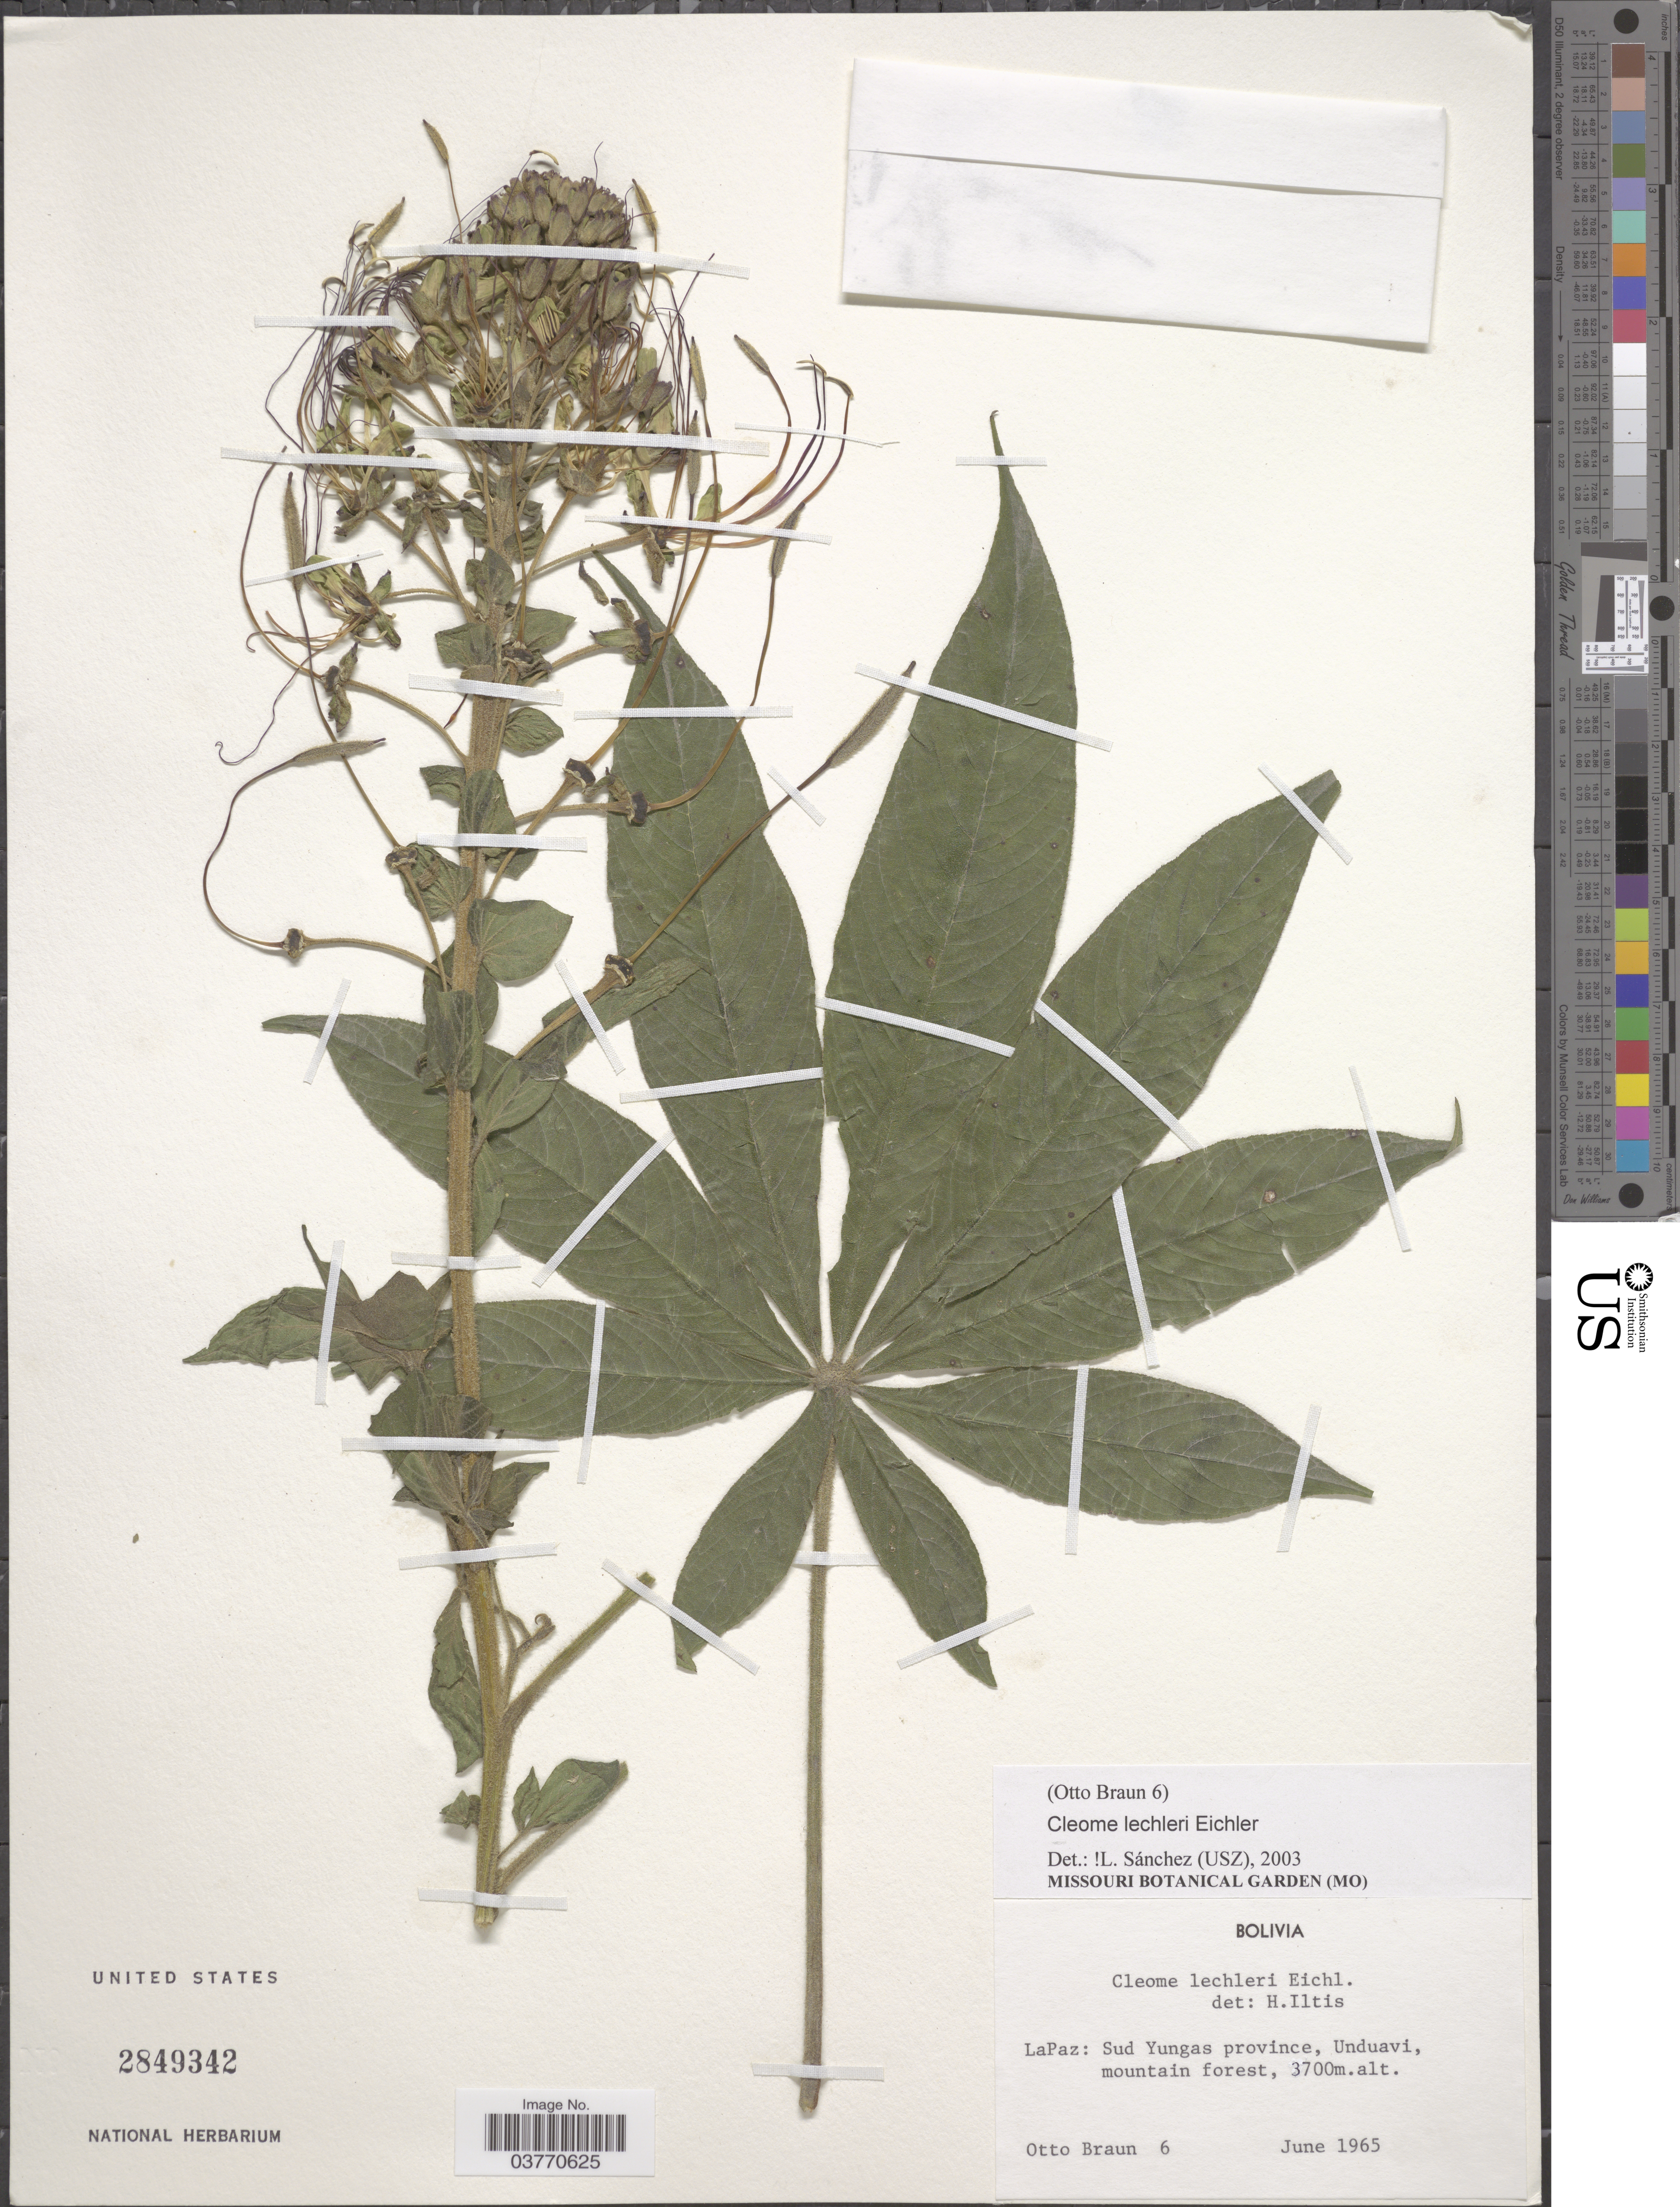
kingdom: Plantae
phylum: Tracheophyta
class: Magnoliopsida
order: Brassicales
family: Cleomaceae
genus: Andinocleome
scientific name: Andinocleome lechleri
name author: (Eichler) Iltis & Cochrane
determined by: Strong, M. T., (US), Smithsonian Institution - National Museum of Natural History (UNITED STATES)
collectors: O. Braun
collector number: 6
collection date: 1965-06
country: Bolivia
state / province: La Paz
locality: LaPaz: Sud Yungas province, Unduavi, mountain forest.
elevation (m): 3700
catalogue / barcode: US 2849342